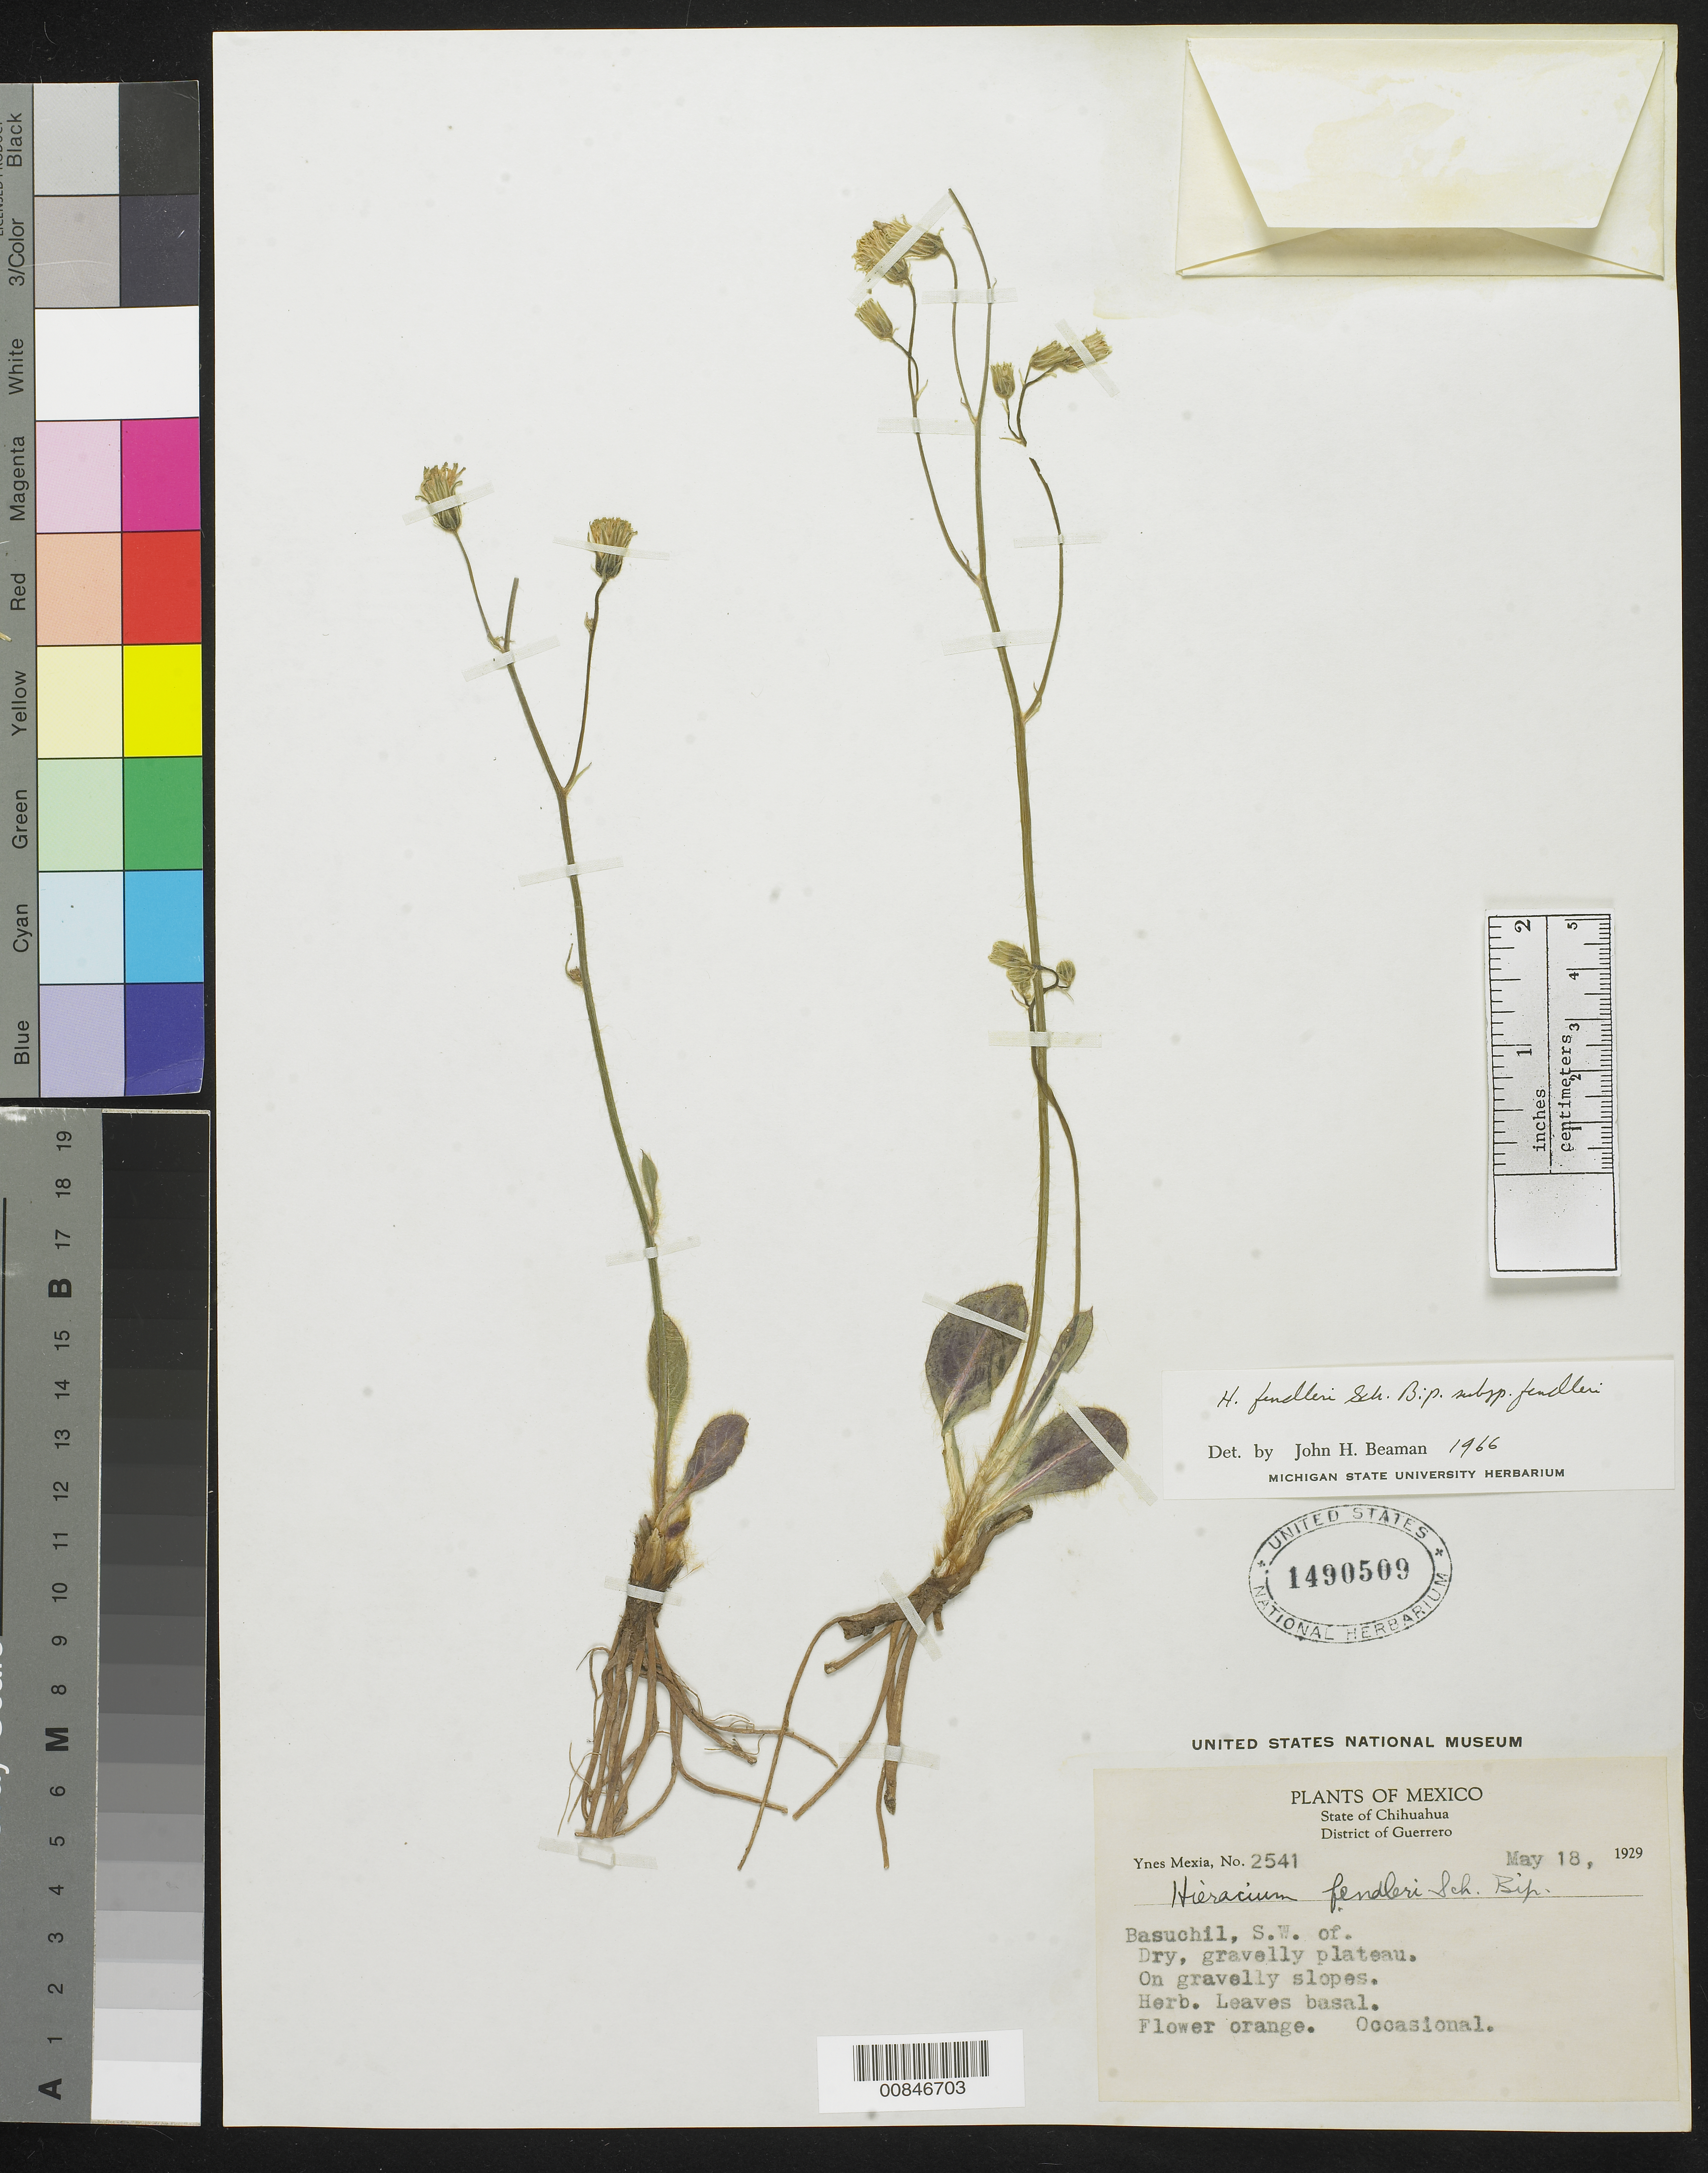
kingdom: Plantae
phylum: Tracheophyta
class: Magnoliopsida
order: Asterales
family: Asteraceae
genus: Hieracium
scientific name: Hieracium fendleri subsp. fendleri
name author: Sch. Bip.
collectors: Y. Mexia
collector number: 2541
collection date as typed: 18 May 1929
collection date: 1929-05-18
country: Mexico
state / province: Chihuahua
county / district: Guerrero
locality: Basuchil, S.W. of.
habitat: Dry, gravelly plateau. On gravelly slopes.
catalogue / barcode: US 1490509